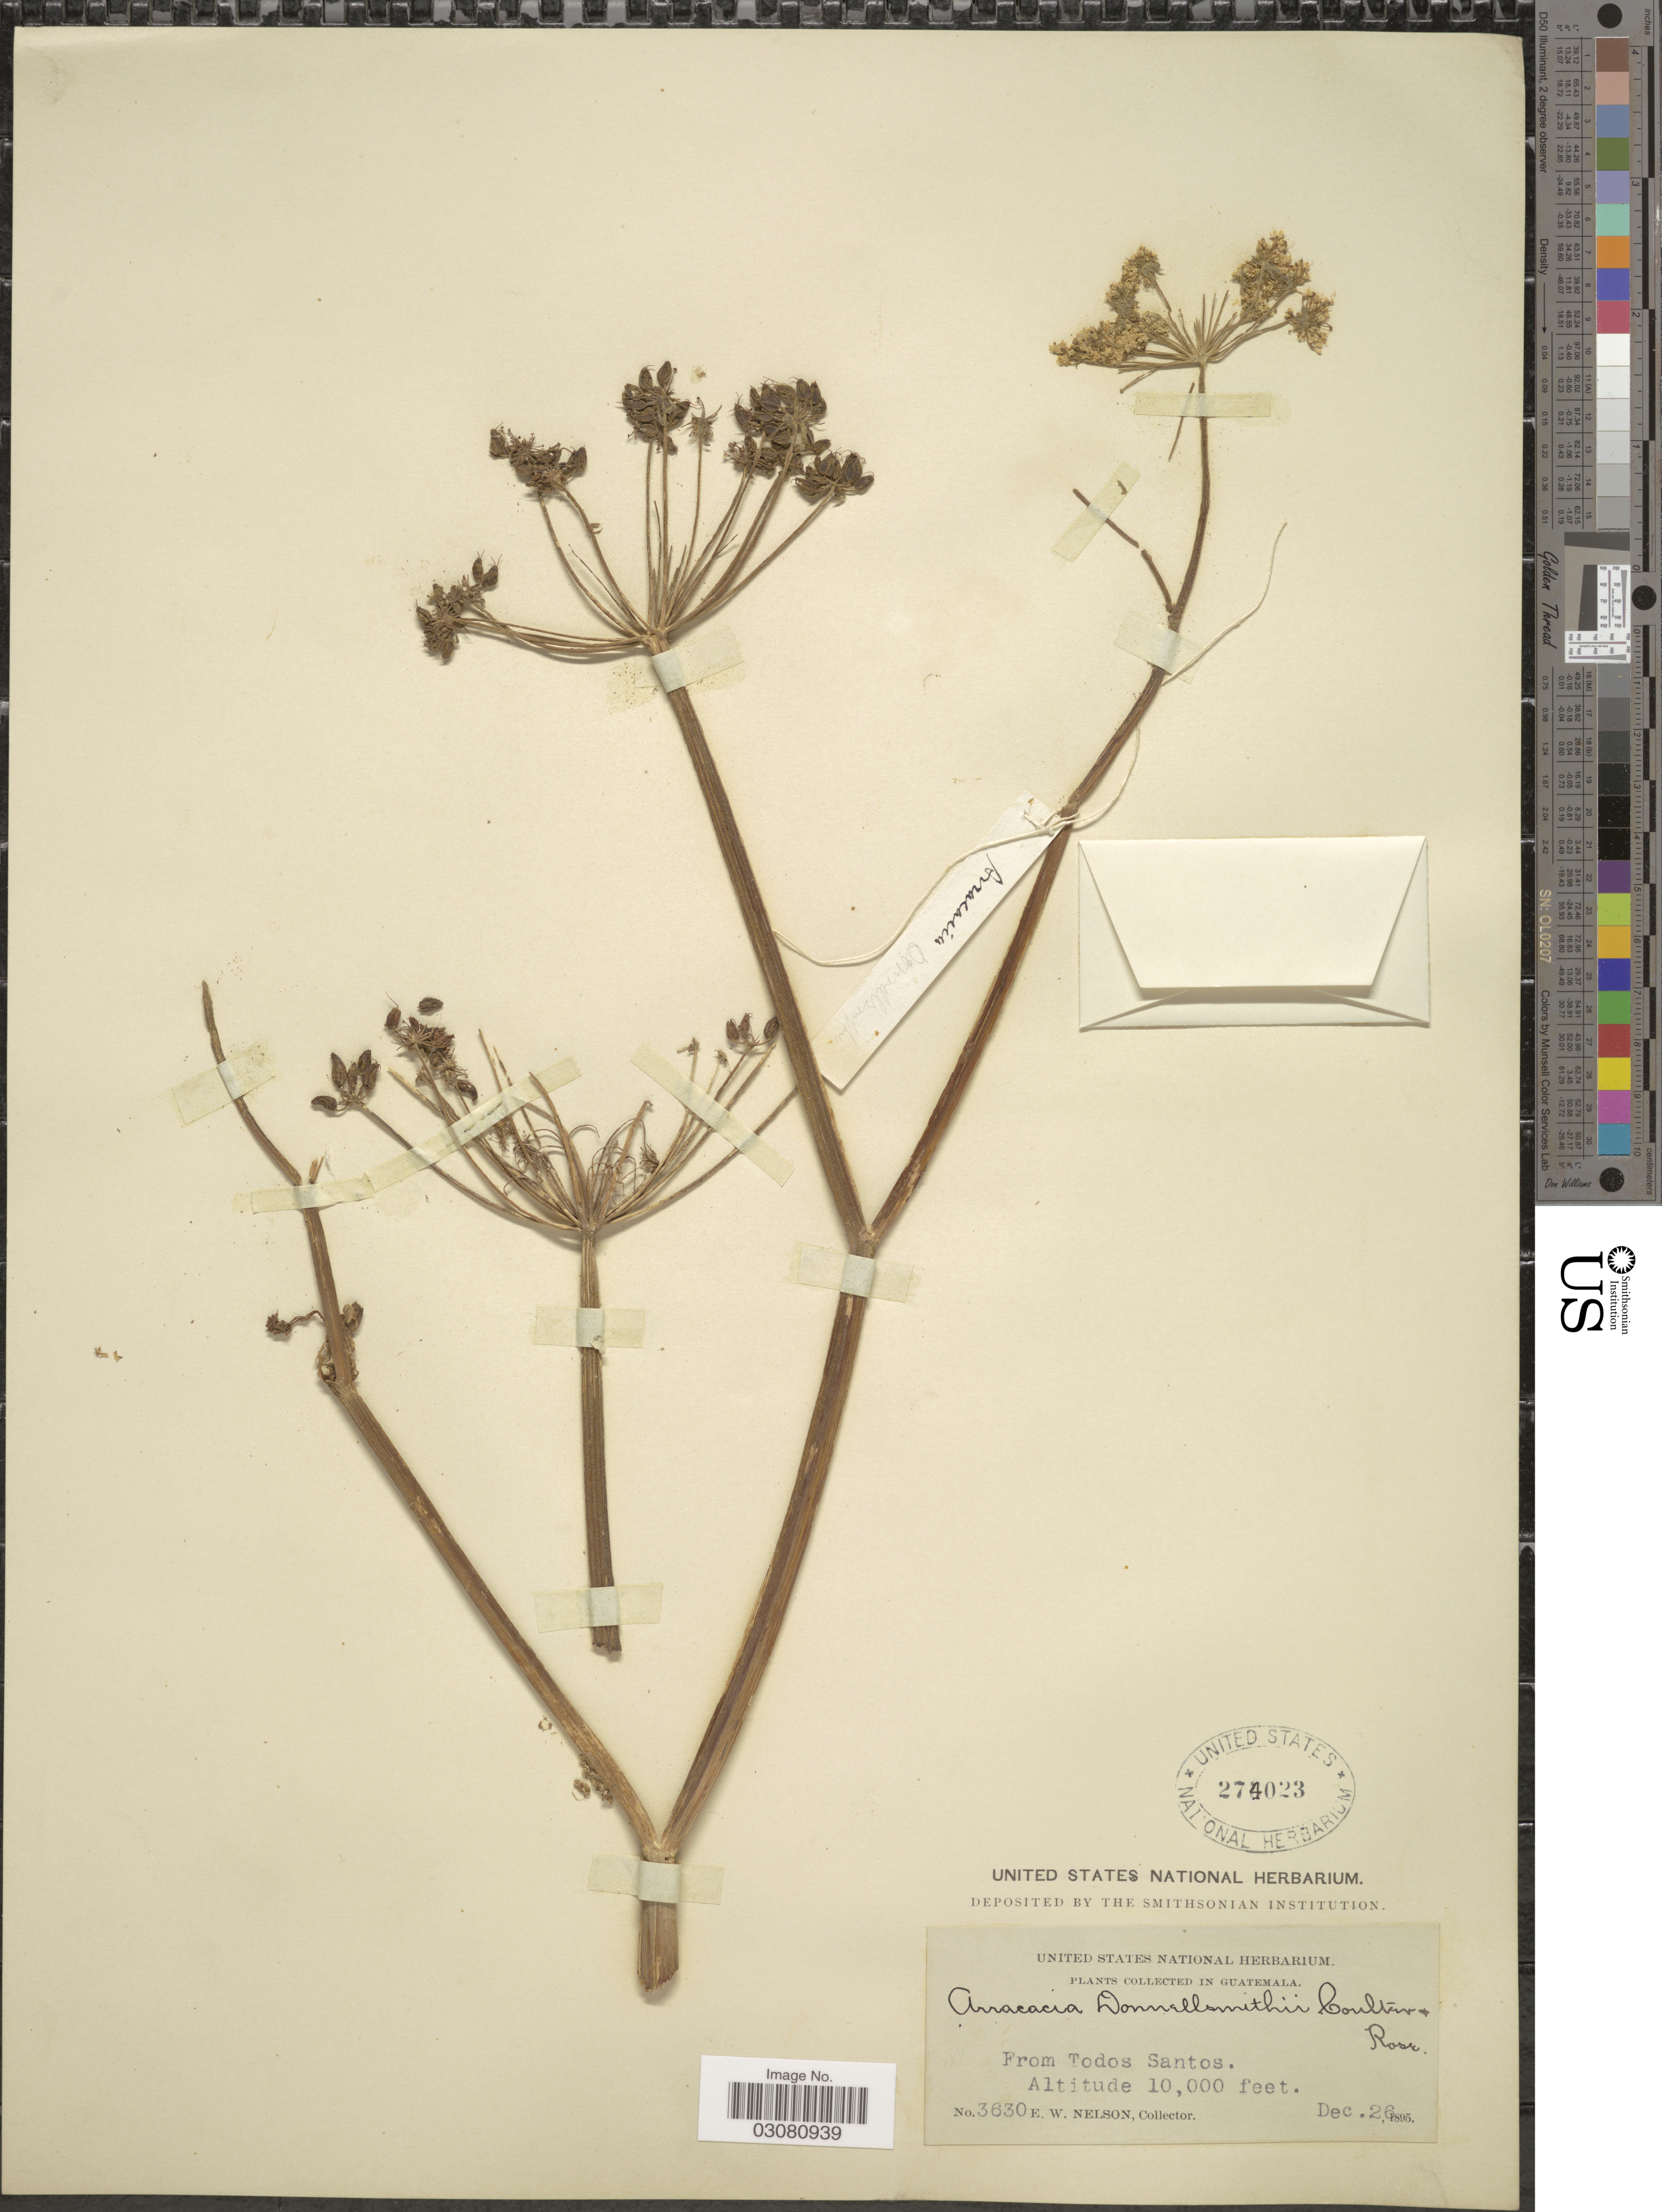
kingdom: Plantae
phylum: Tracheophyta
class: Magnoliopsida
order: Apiales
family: Apiaceae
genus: Arracacia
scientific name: Arracacia donnell-smithii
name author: J.M. Coult. & Rose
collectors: E. W. Nelson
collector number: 3630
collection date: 1895-12-26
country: Guatemala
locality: From Todos Santos.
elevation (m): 3048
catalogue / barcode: US 274023